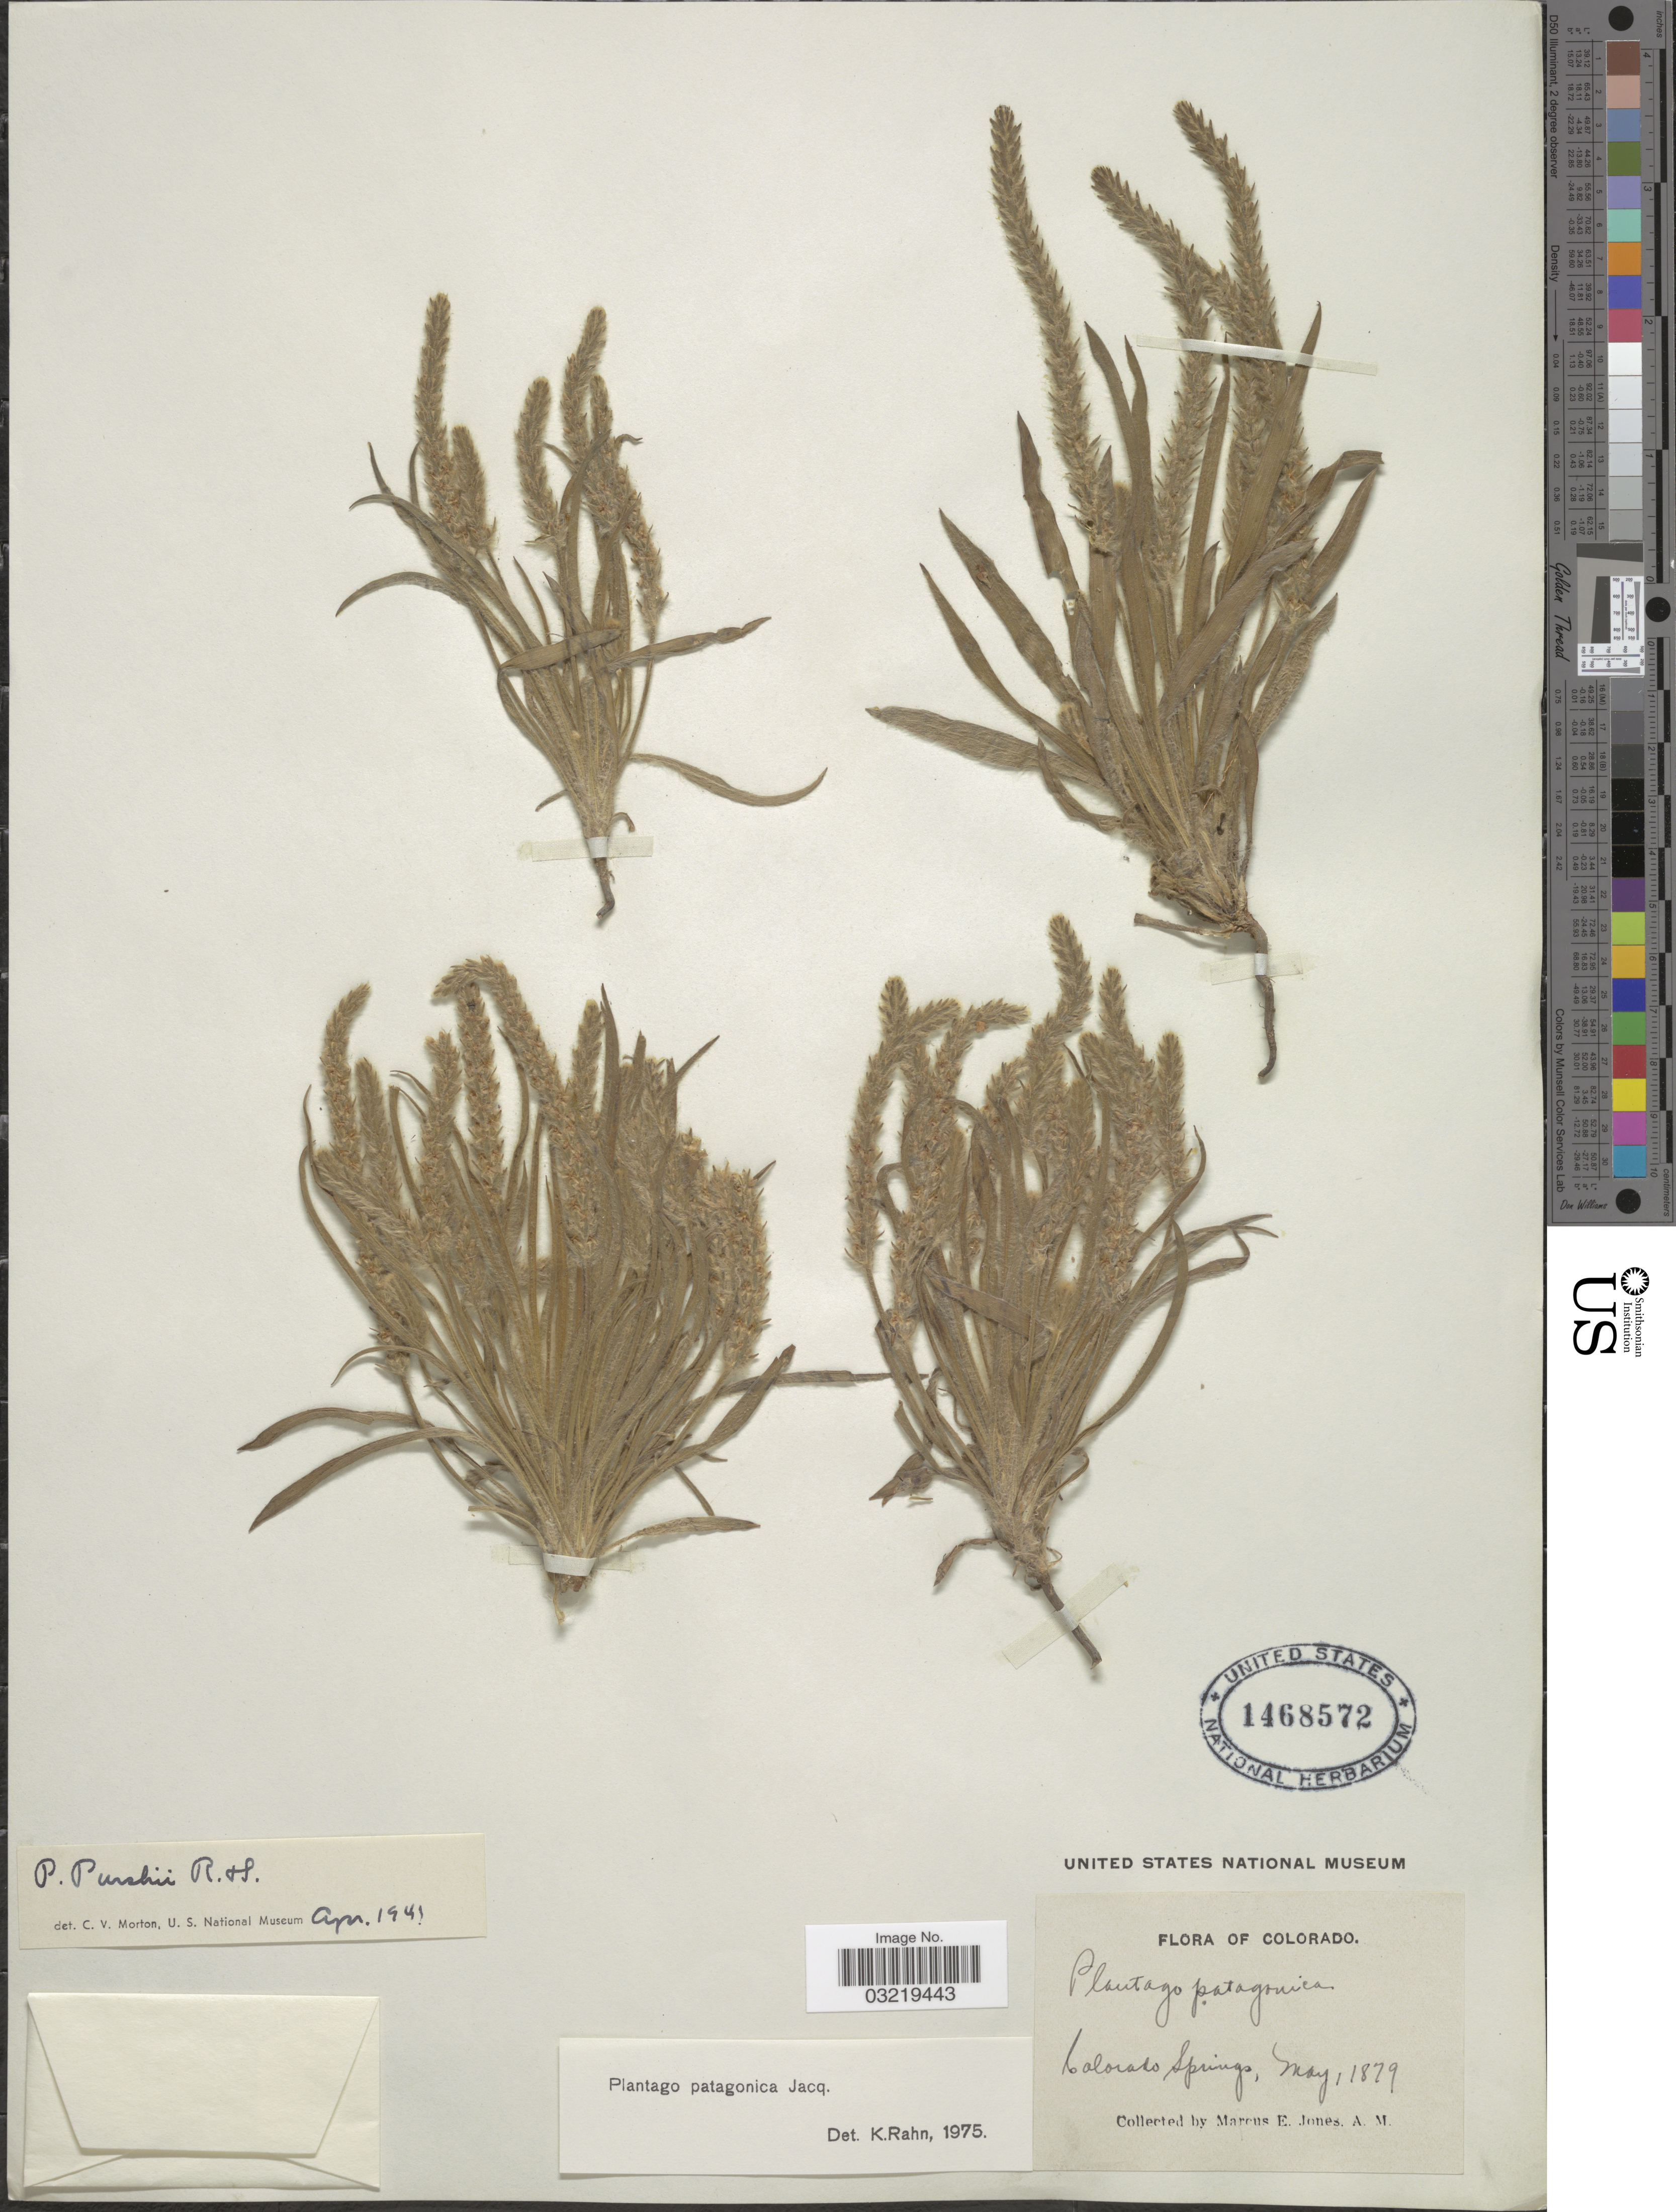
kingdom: Plantae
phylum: Tracheophyta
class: Magnoliopsida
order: Lamiales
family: Plantaginaceae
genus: Plantago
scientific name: Plantago patagonica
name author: Jacq.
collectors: M. E. Jones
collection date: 1879-05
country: United States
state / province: Colorado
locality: Colorado Springs.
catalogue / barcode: US 1468572